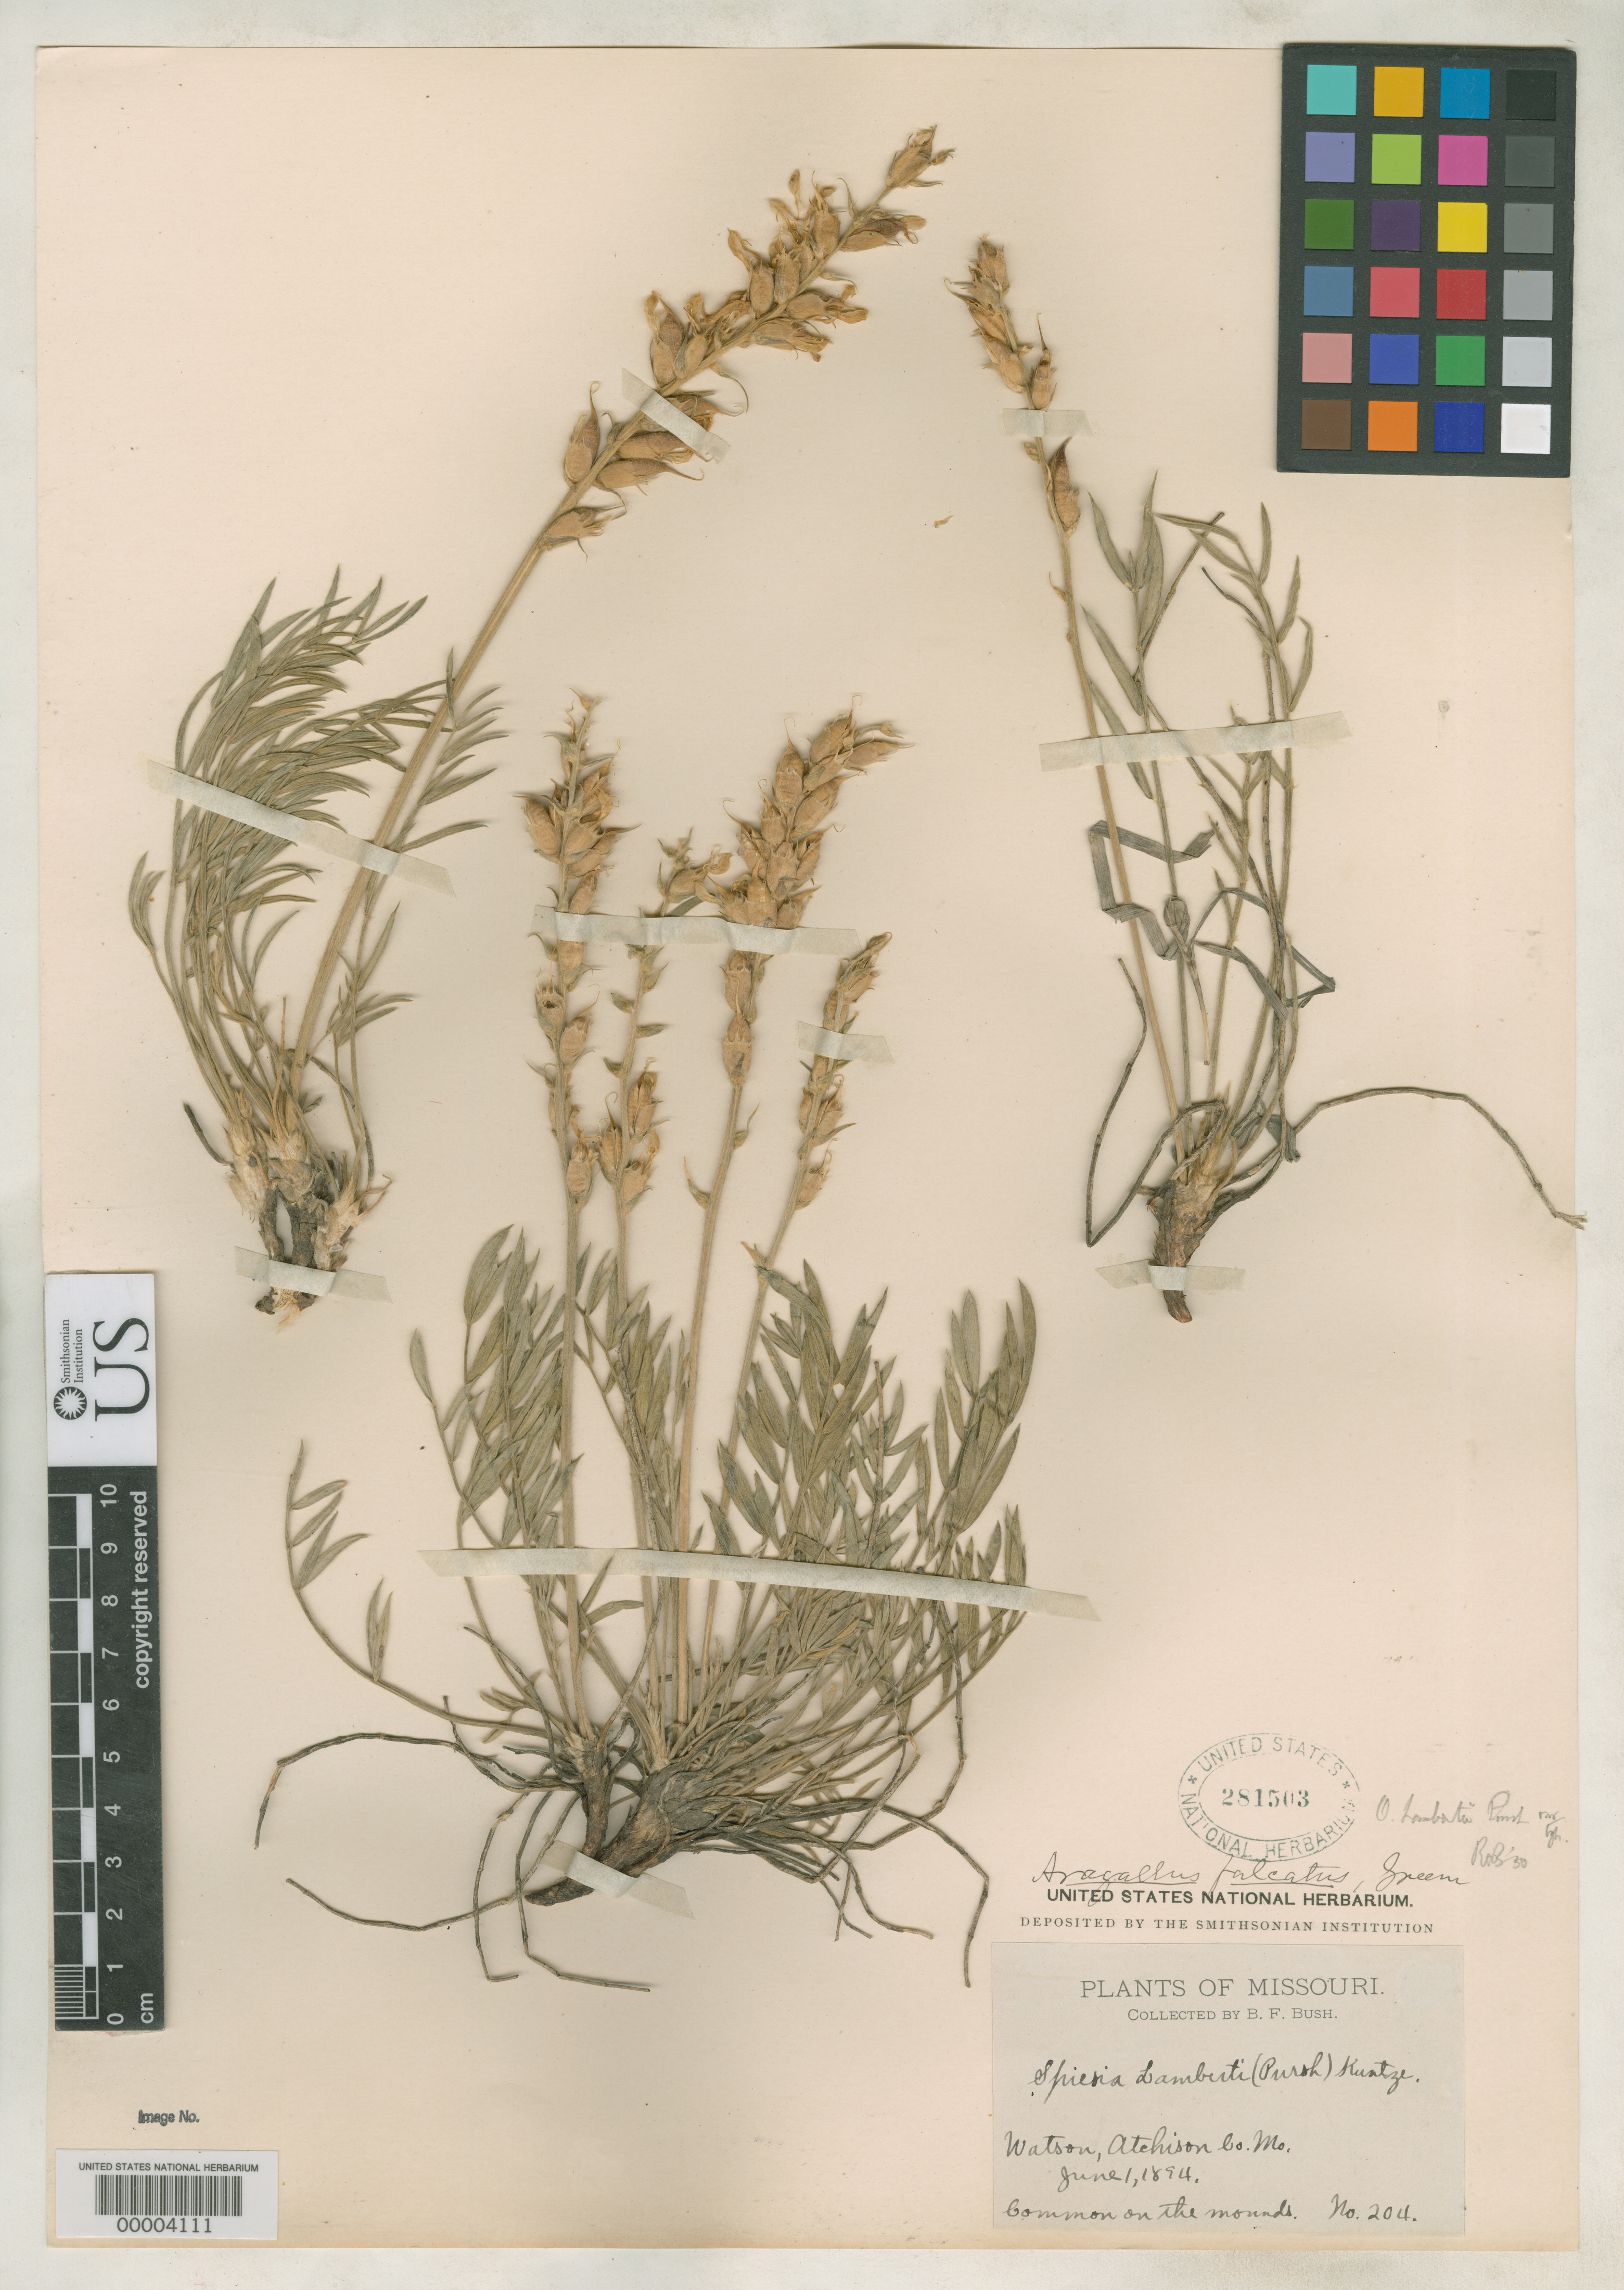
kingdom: Plantae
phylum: Tracheophyta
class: Magnoliopsida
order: Fabales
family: Fabaceae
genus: Oxytropis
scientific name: Oxytropis bushii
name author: Gand.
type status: Type Collection; Holotype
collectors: B. F. Bush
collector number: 204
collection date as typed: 01 Jun 1894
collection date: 1894-06-01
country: United States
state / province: Missouri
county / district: Atchison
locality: Watson.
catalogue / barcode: US 281503